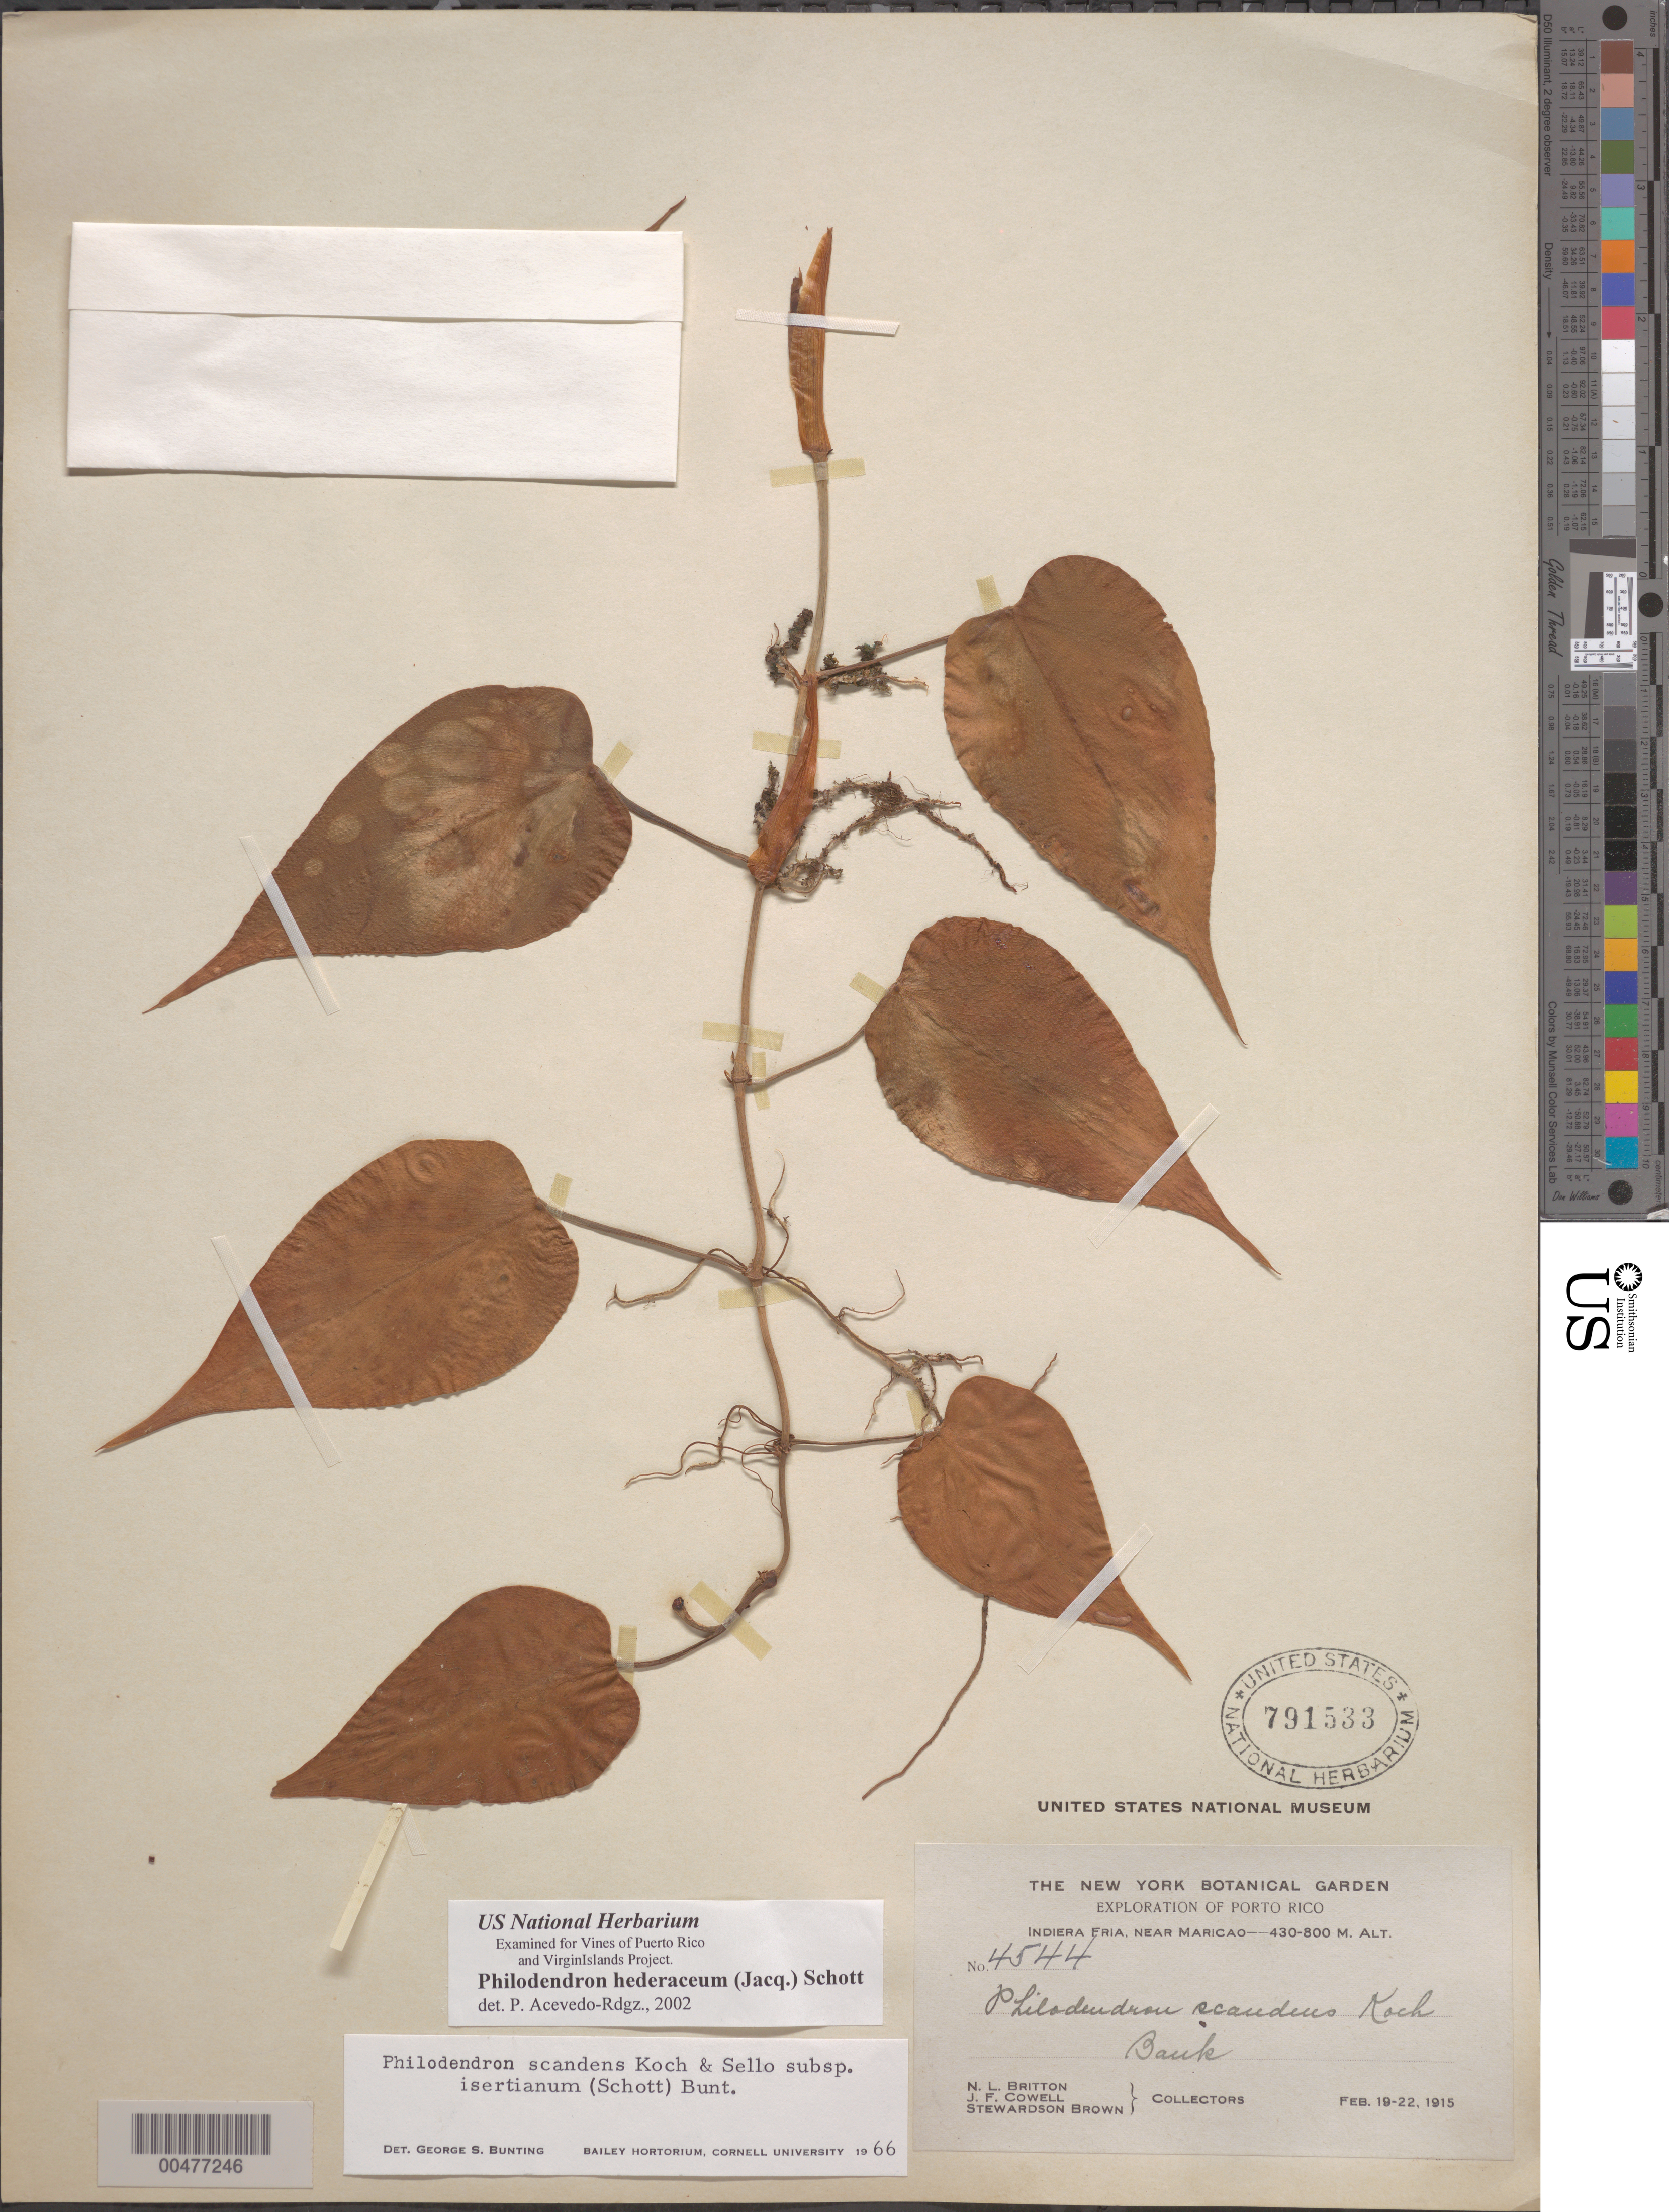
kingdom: Plantae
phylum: Tracheophyta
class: Liliopsida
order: Alismatales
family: Araceae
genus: Philodendron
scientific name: Philodendron scandens subsp. isertianum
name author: (Schott) G.S. Bunting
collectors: Britton, --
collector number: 4544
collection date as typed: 19 Feb 1915 to 22 Feb 1915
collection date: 1915-02-19/1915-02-22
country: Puerto Rico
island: Greater Antilles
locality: Indiera Fria, near Maricao. Bank.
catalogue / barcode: US 791533